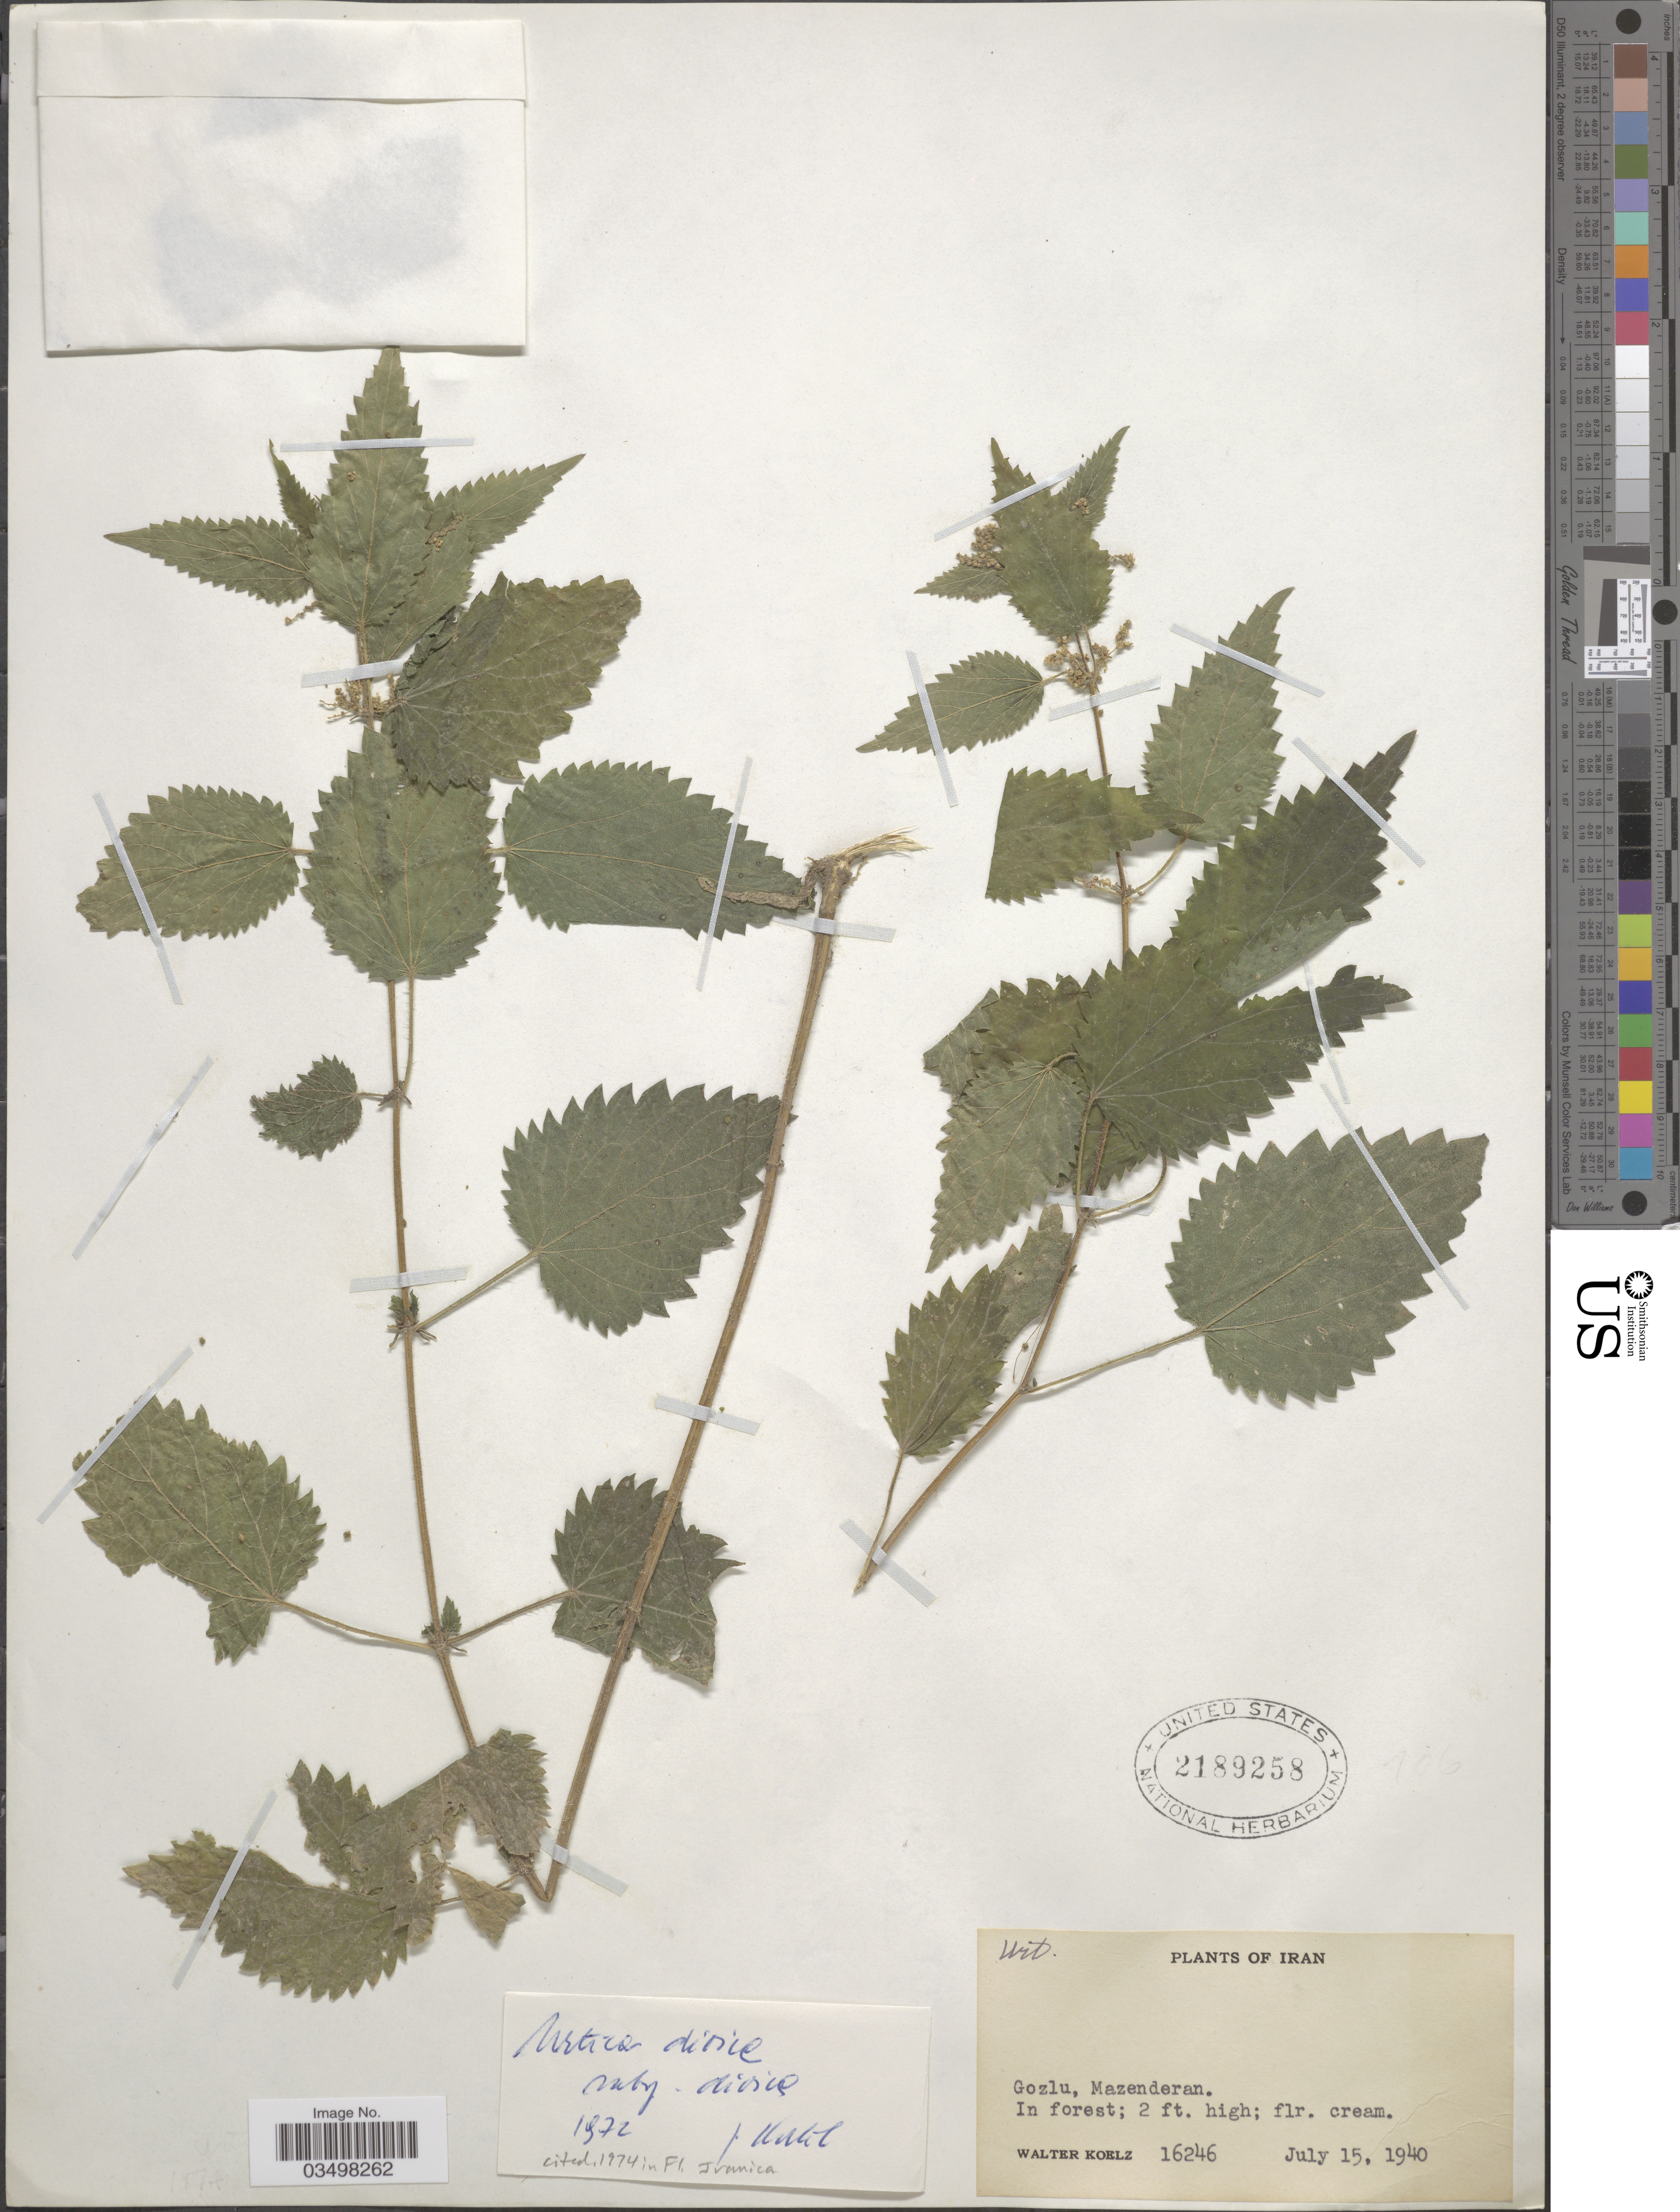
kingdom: Plantae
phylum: Tracheophyta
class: Magnoliopsida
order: Rosales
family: Urticaceae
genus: Urtica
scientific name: Urtica dioica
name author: L.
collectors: W. N. Koelz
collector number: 16246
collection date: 1940-07-15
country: Iran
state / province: Mazandaran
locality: Gozlu, Mazenderan.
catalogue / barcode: US 2189258